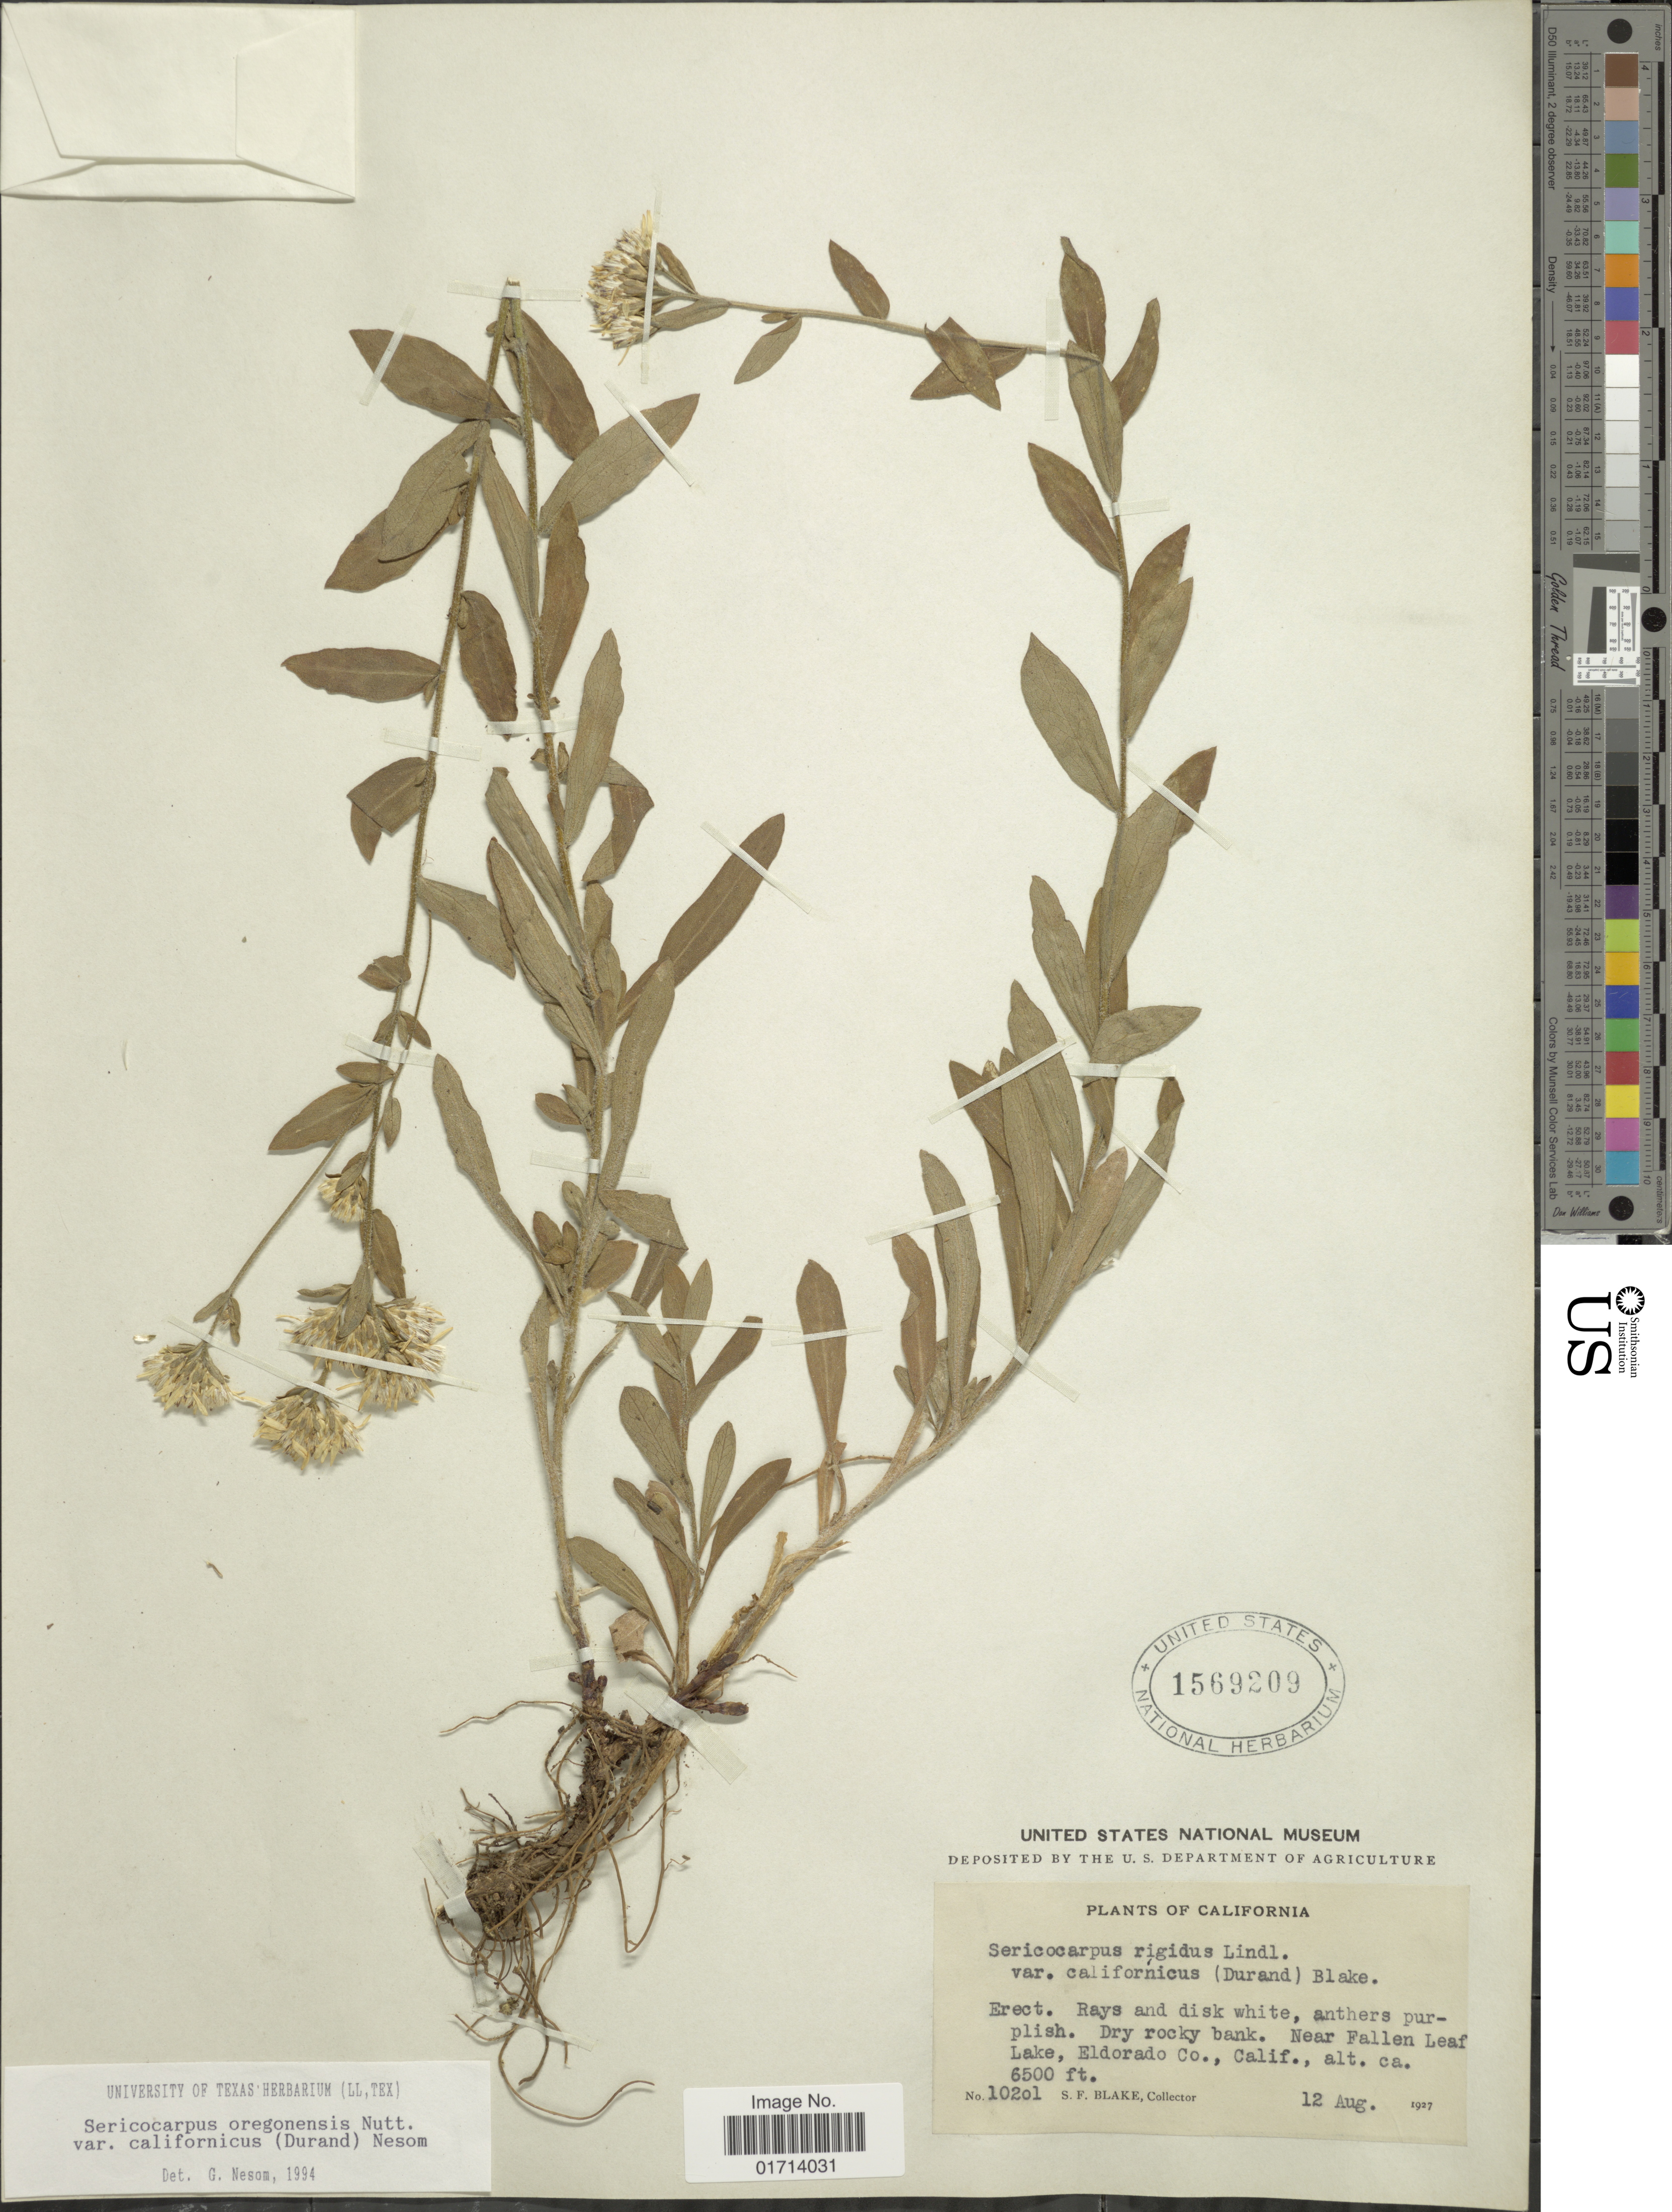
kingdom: Plantae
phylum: Tracheophyta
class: Magnoliopsida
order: Asterales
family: Asteraceae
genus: Sericocarpus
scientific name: Sericocarpus oregonensis var. californicus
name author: (Durand) G.L. Nesom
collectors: S. Blake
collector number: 10201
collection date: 1927-08-12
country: United States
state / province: California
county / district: El Dorado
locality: Near Fallen Leaf Lake, Eldorado Co., Calif.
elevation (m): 1981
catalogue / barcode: US 1569209